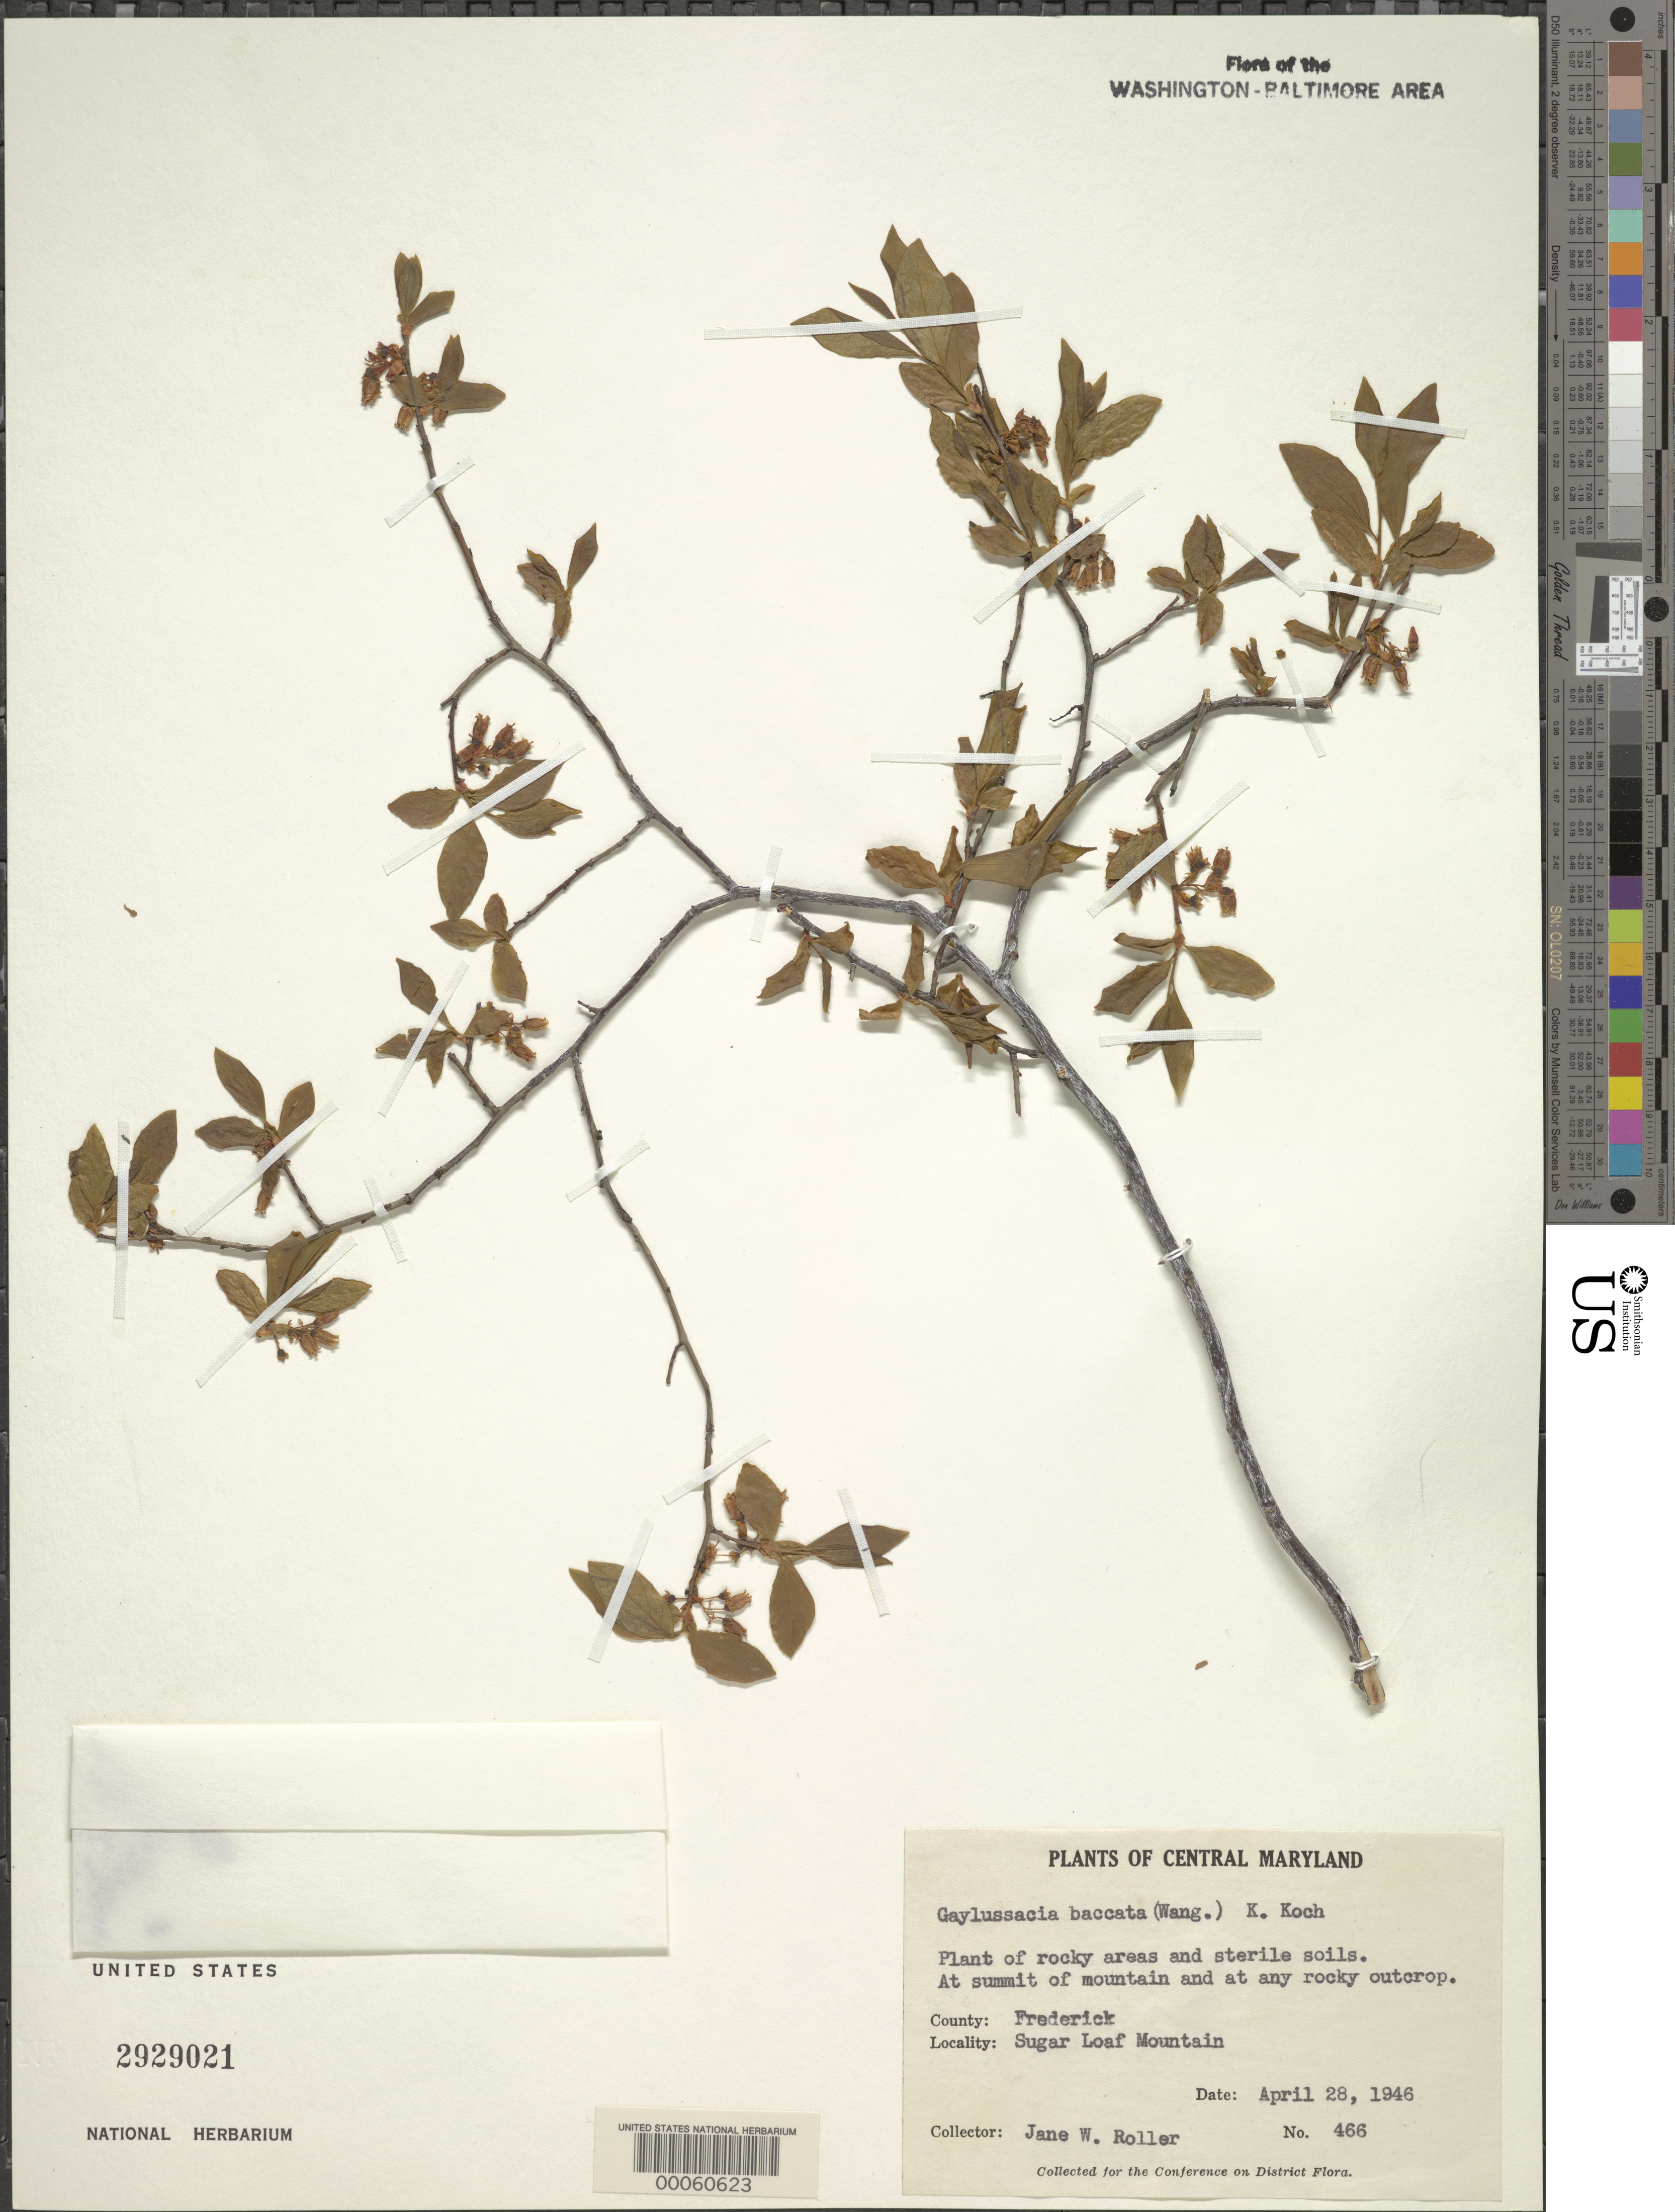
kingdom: Plantae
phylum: Tracheophyta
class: Magnoliopsida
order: Ericales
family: Ericaceae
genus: Gaylussacia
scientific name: Gaylussacia baccata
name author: (Wangenh.) K. Koch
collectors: J. W. Roller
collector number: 466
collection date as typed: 28 Apr 1946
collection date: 1946-04-28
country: United States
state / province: Maryland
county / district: Frederick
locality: Sugar Loaf Mountain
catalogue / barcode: US 2929021